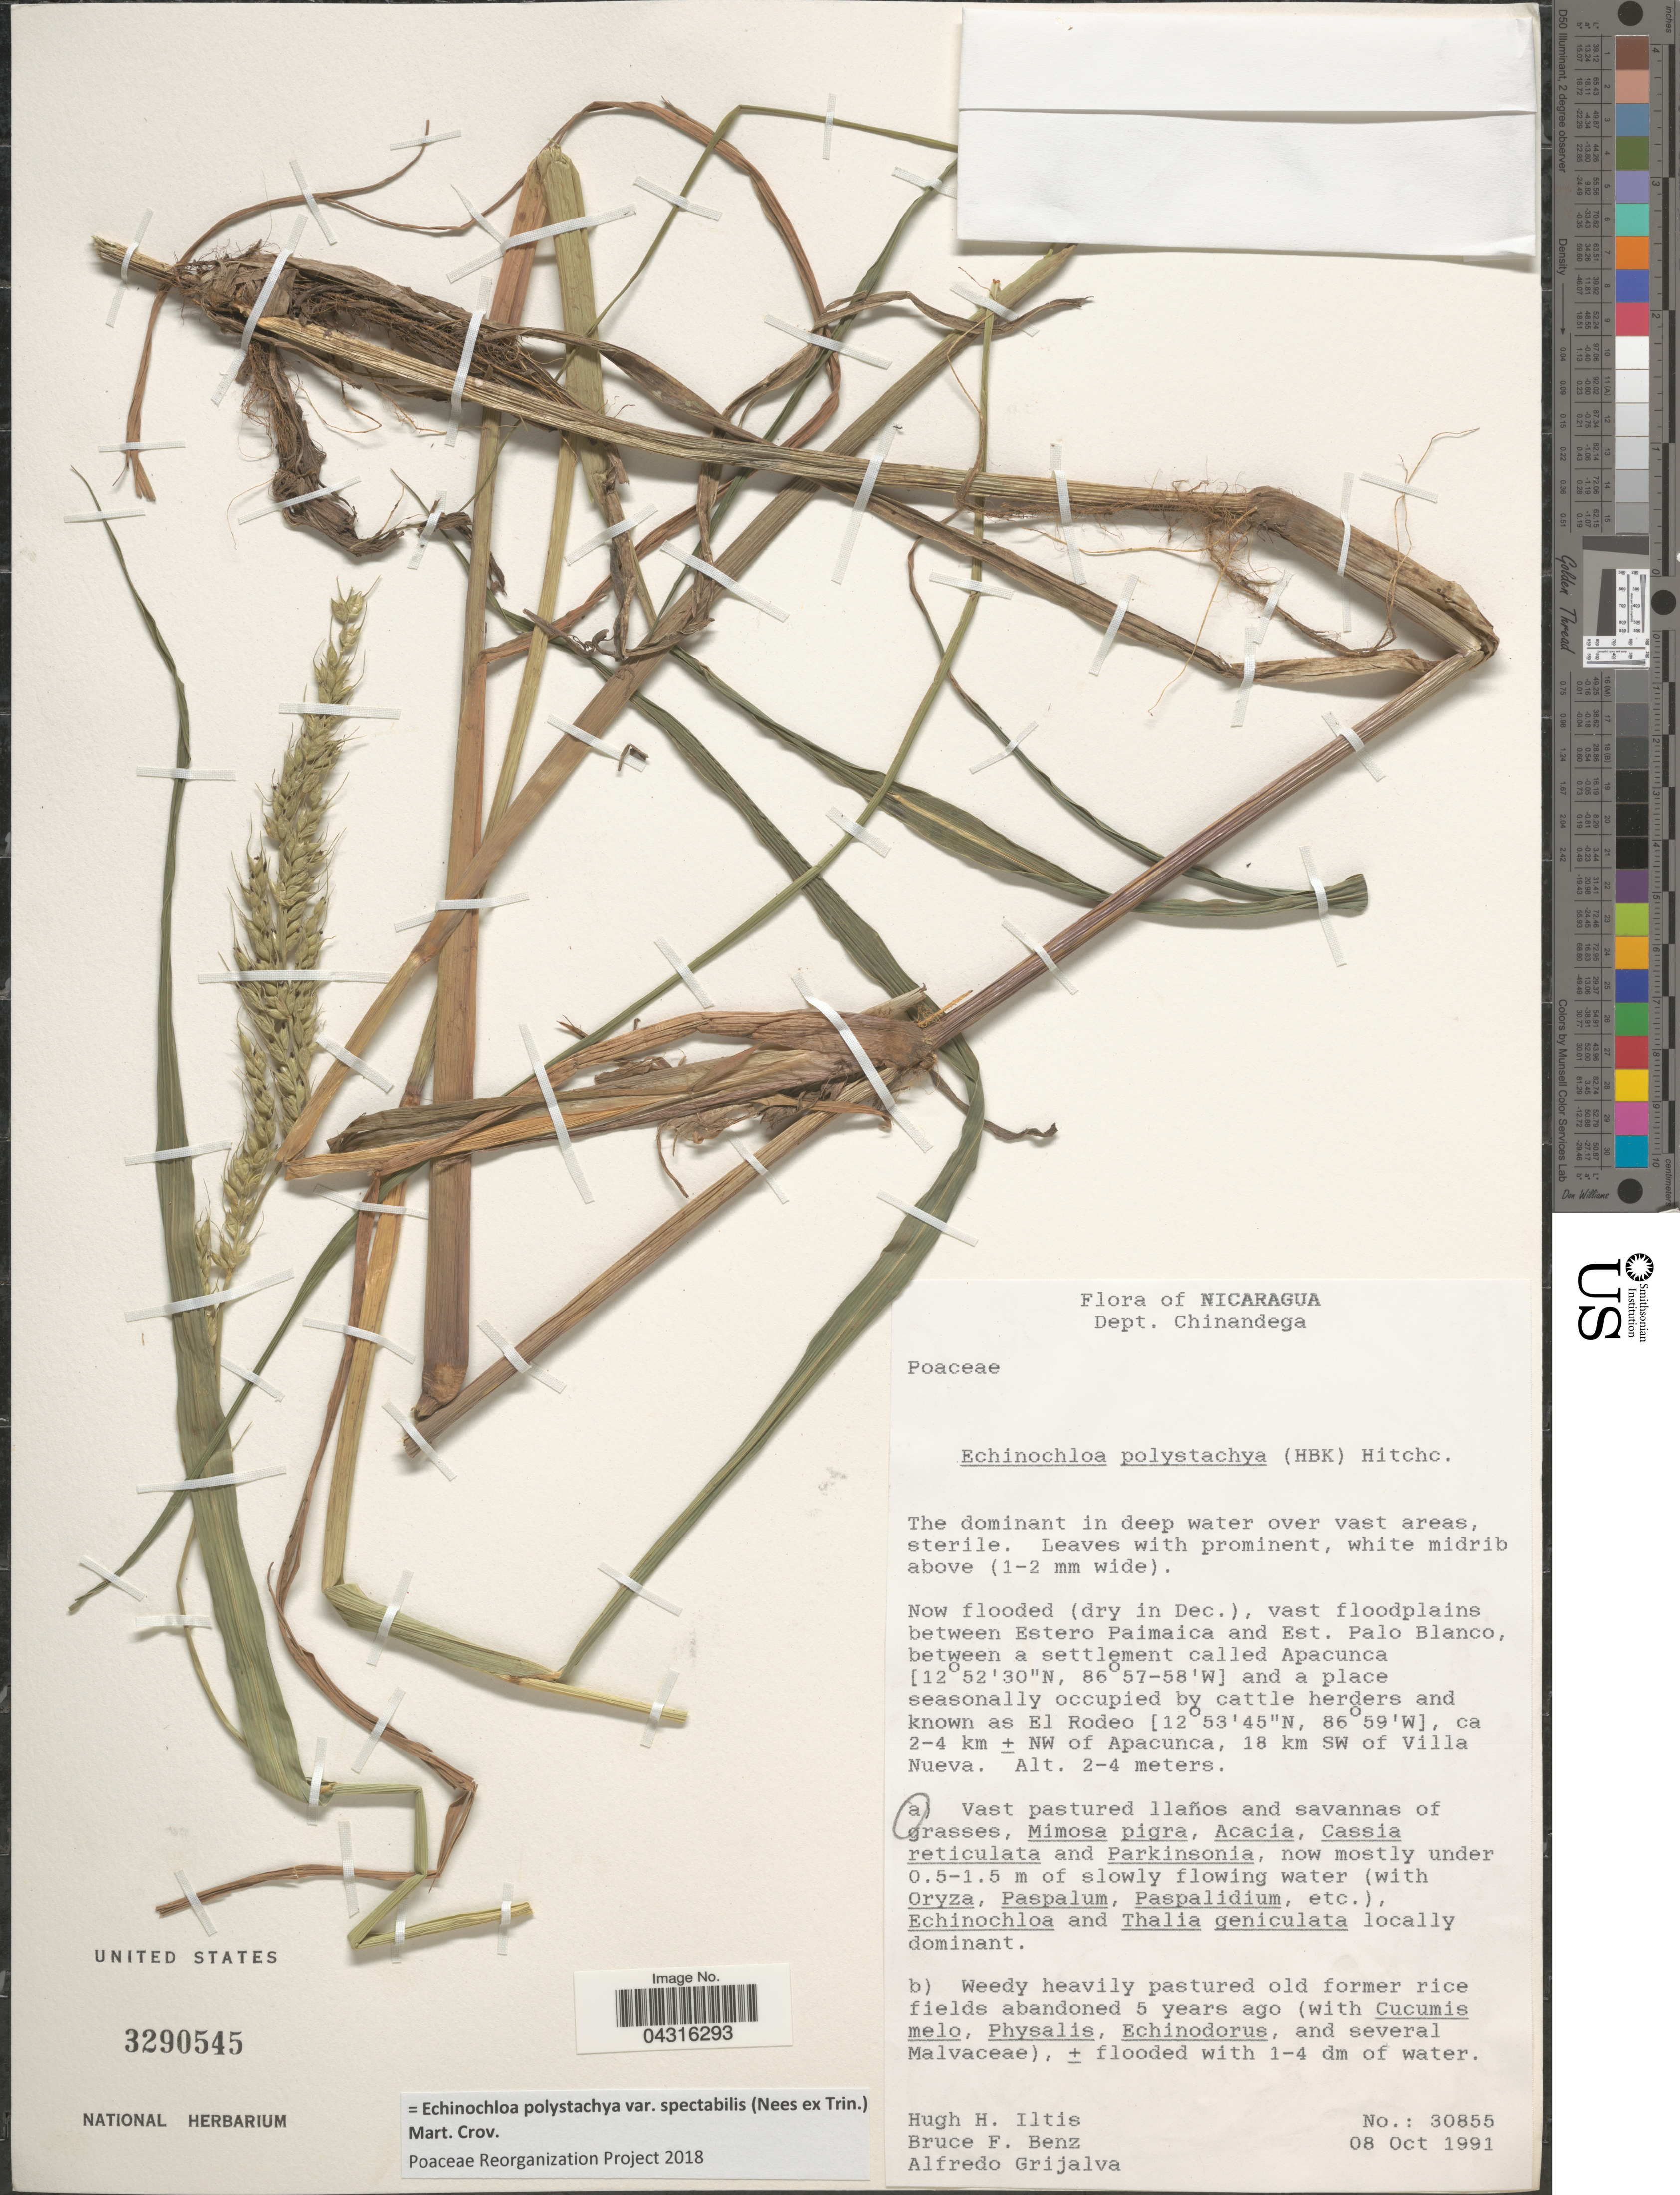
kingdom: Plantae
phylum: Tracheophyta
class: Liliopsida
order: Poales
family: Poaceae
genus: Echinochloa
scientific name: Echinochloa polystachya var. spectabilis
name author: (Nees ex Trin.) Mart. Crov.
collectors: H. H. Iltis, B. F. Benz & A. Grijalva P.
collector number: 30855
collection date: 1991-10-08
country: Nicaragua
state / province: Chinandega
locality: Dept. Chinandega. Now flooded (dry in Dec.), vast floodplains between Estero Paimaica and Est. Palco Blanco, between a settlement called Apacunca and a place seasonally occupied by cattle herders and known as El Rodeo, ca. 2-4 km ± NW of Apacunca, 18 km SW of Villa Nueva.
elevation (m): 2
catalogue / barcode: US 3290545